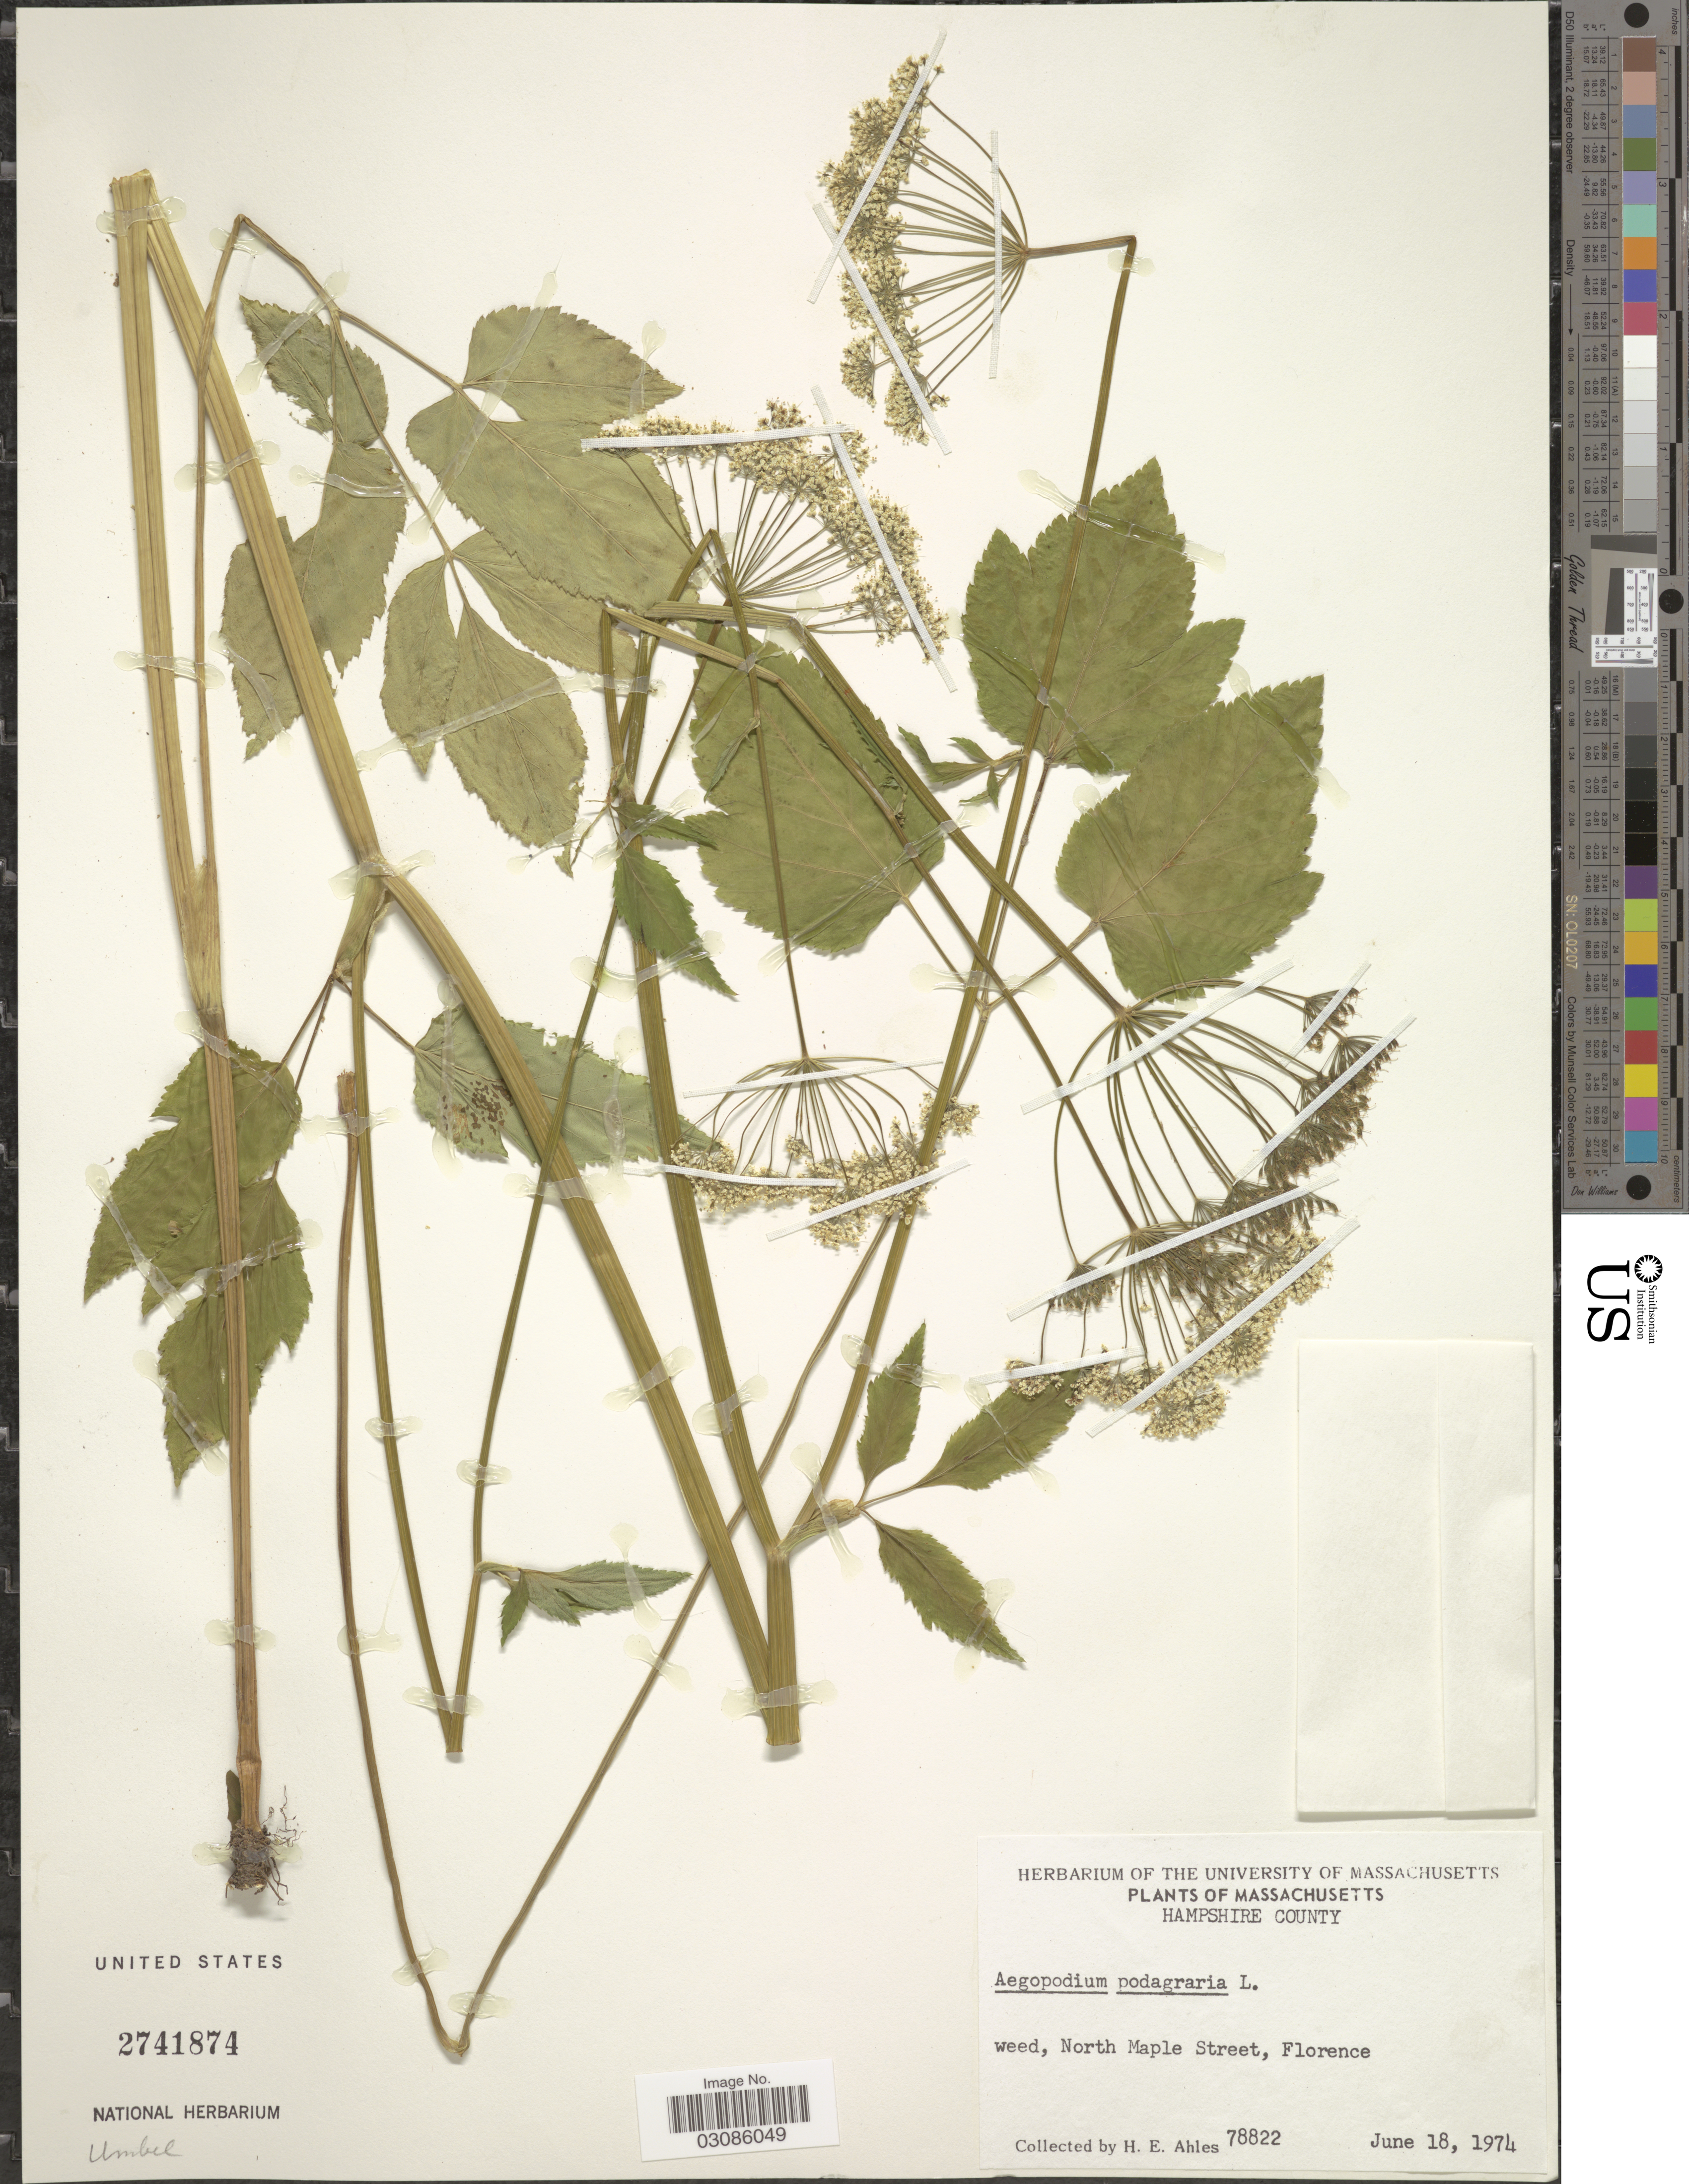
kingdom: Plantae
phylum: Tracheophyta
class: Magnoliopsida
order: Apiales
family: Apiaceae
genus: Aegopodium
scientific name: Aegopodium podagraria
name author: L.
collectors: H. E. Ahles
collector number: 78822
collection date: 1974-06-18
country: United States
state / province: Massachusetts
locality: Hampshire County, weed, North Maple Street, Florence.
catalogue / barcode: US 2741874